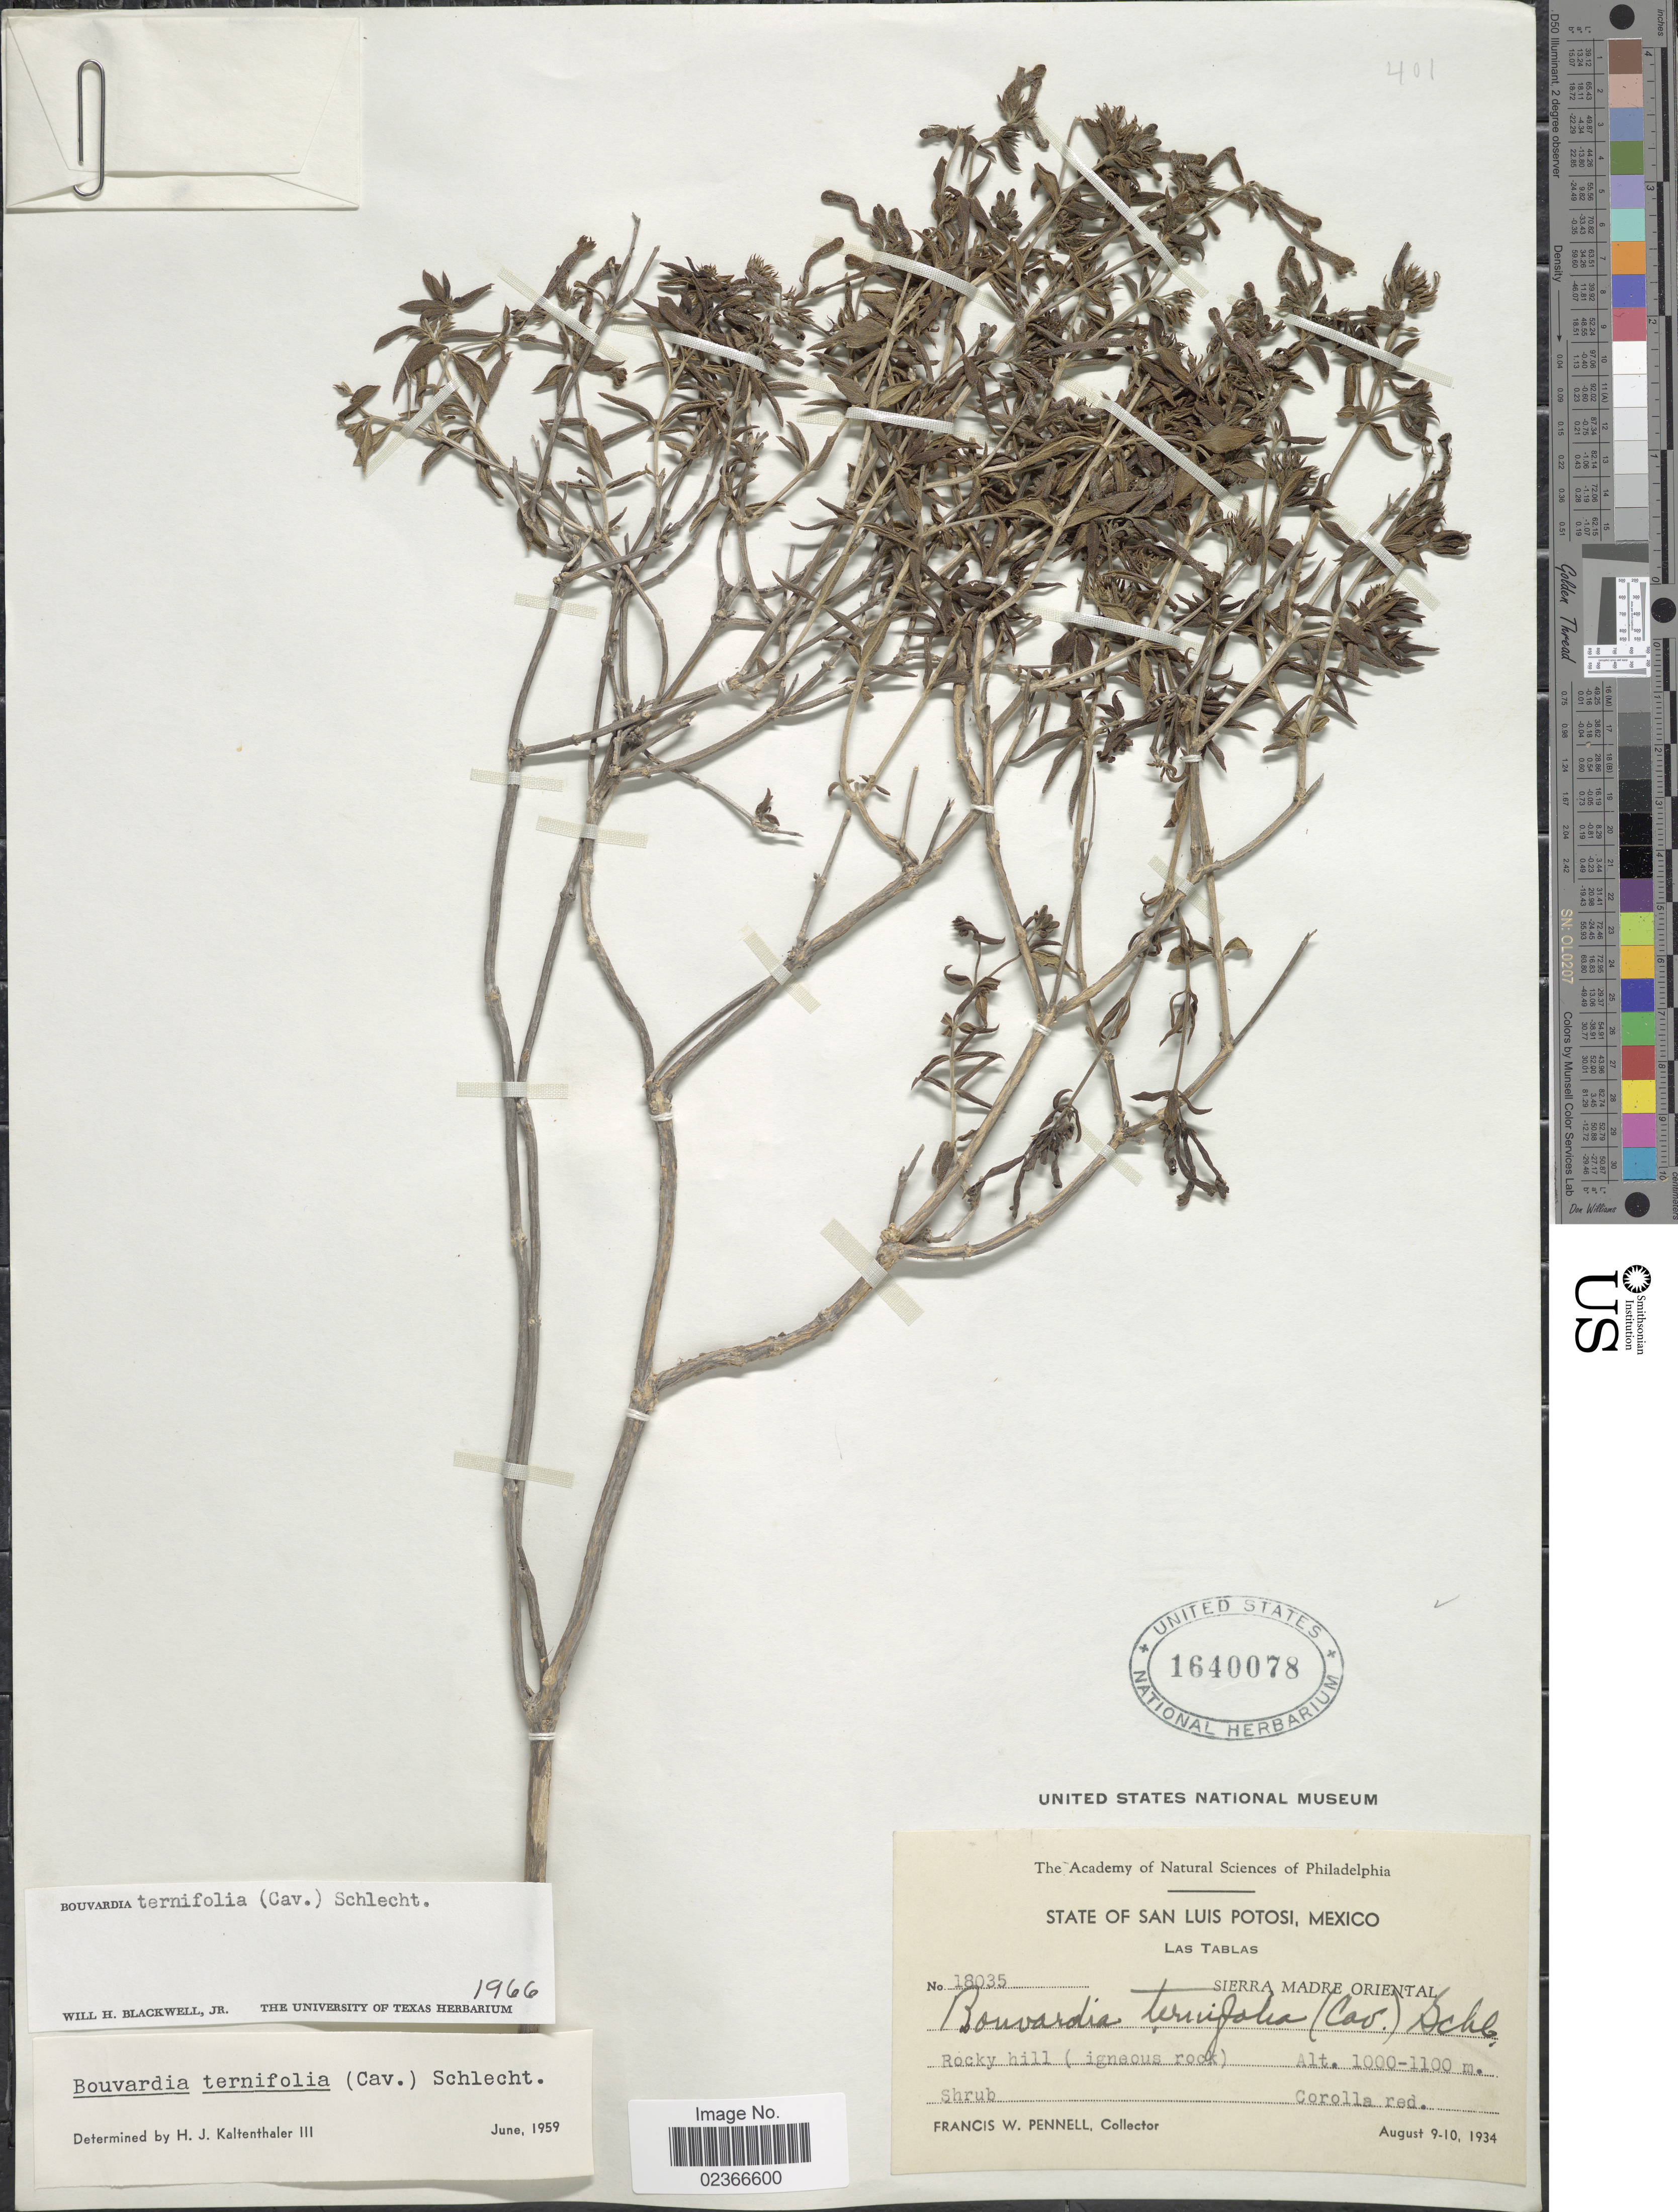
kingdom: Plantae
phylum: Tracheophyta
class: Magnoliopsida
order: Gentianales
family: Rubiaceae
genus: Bouvardia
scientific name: Bouvardia ternifolia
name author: (Cav.) Schltdl.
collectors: F. W. Pennell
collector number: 18035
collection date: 1934-08-09/1934-08-10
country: Mexico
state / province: San Luis Potosí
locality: Las Tablas. Sierra Madre Oriental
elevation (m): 1000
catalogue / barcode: US 1640078